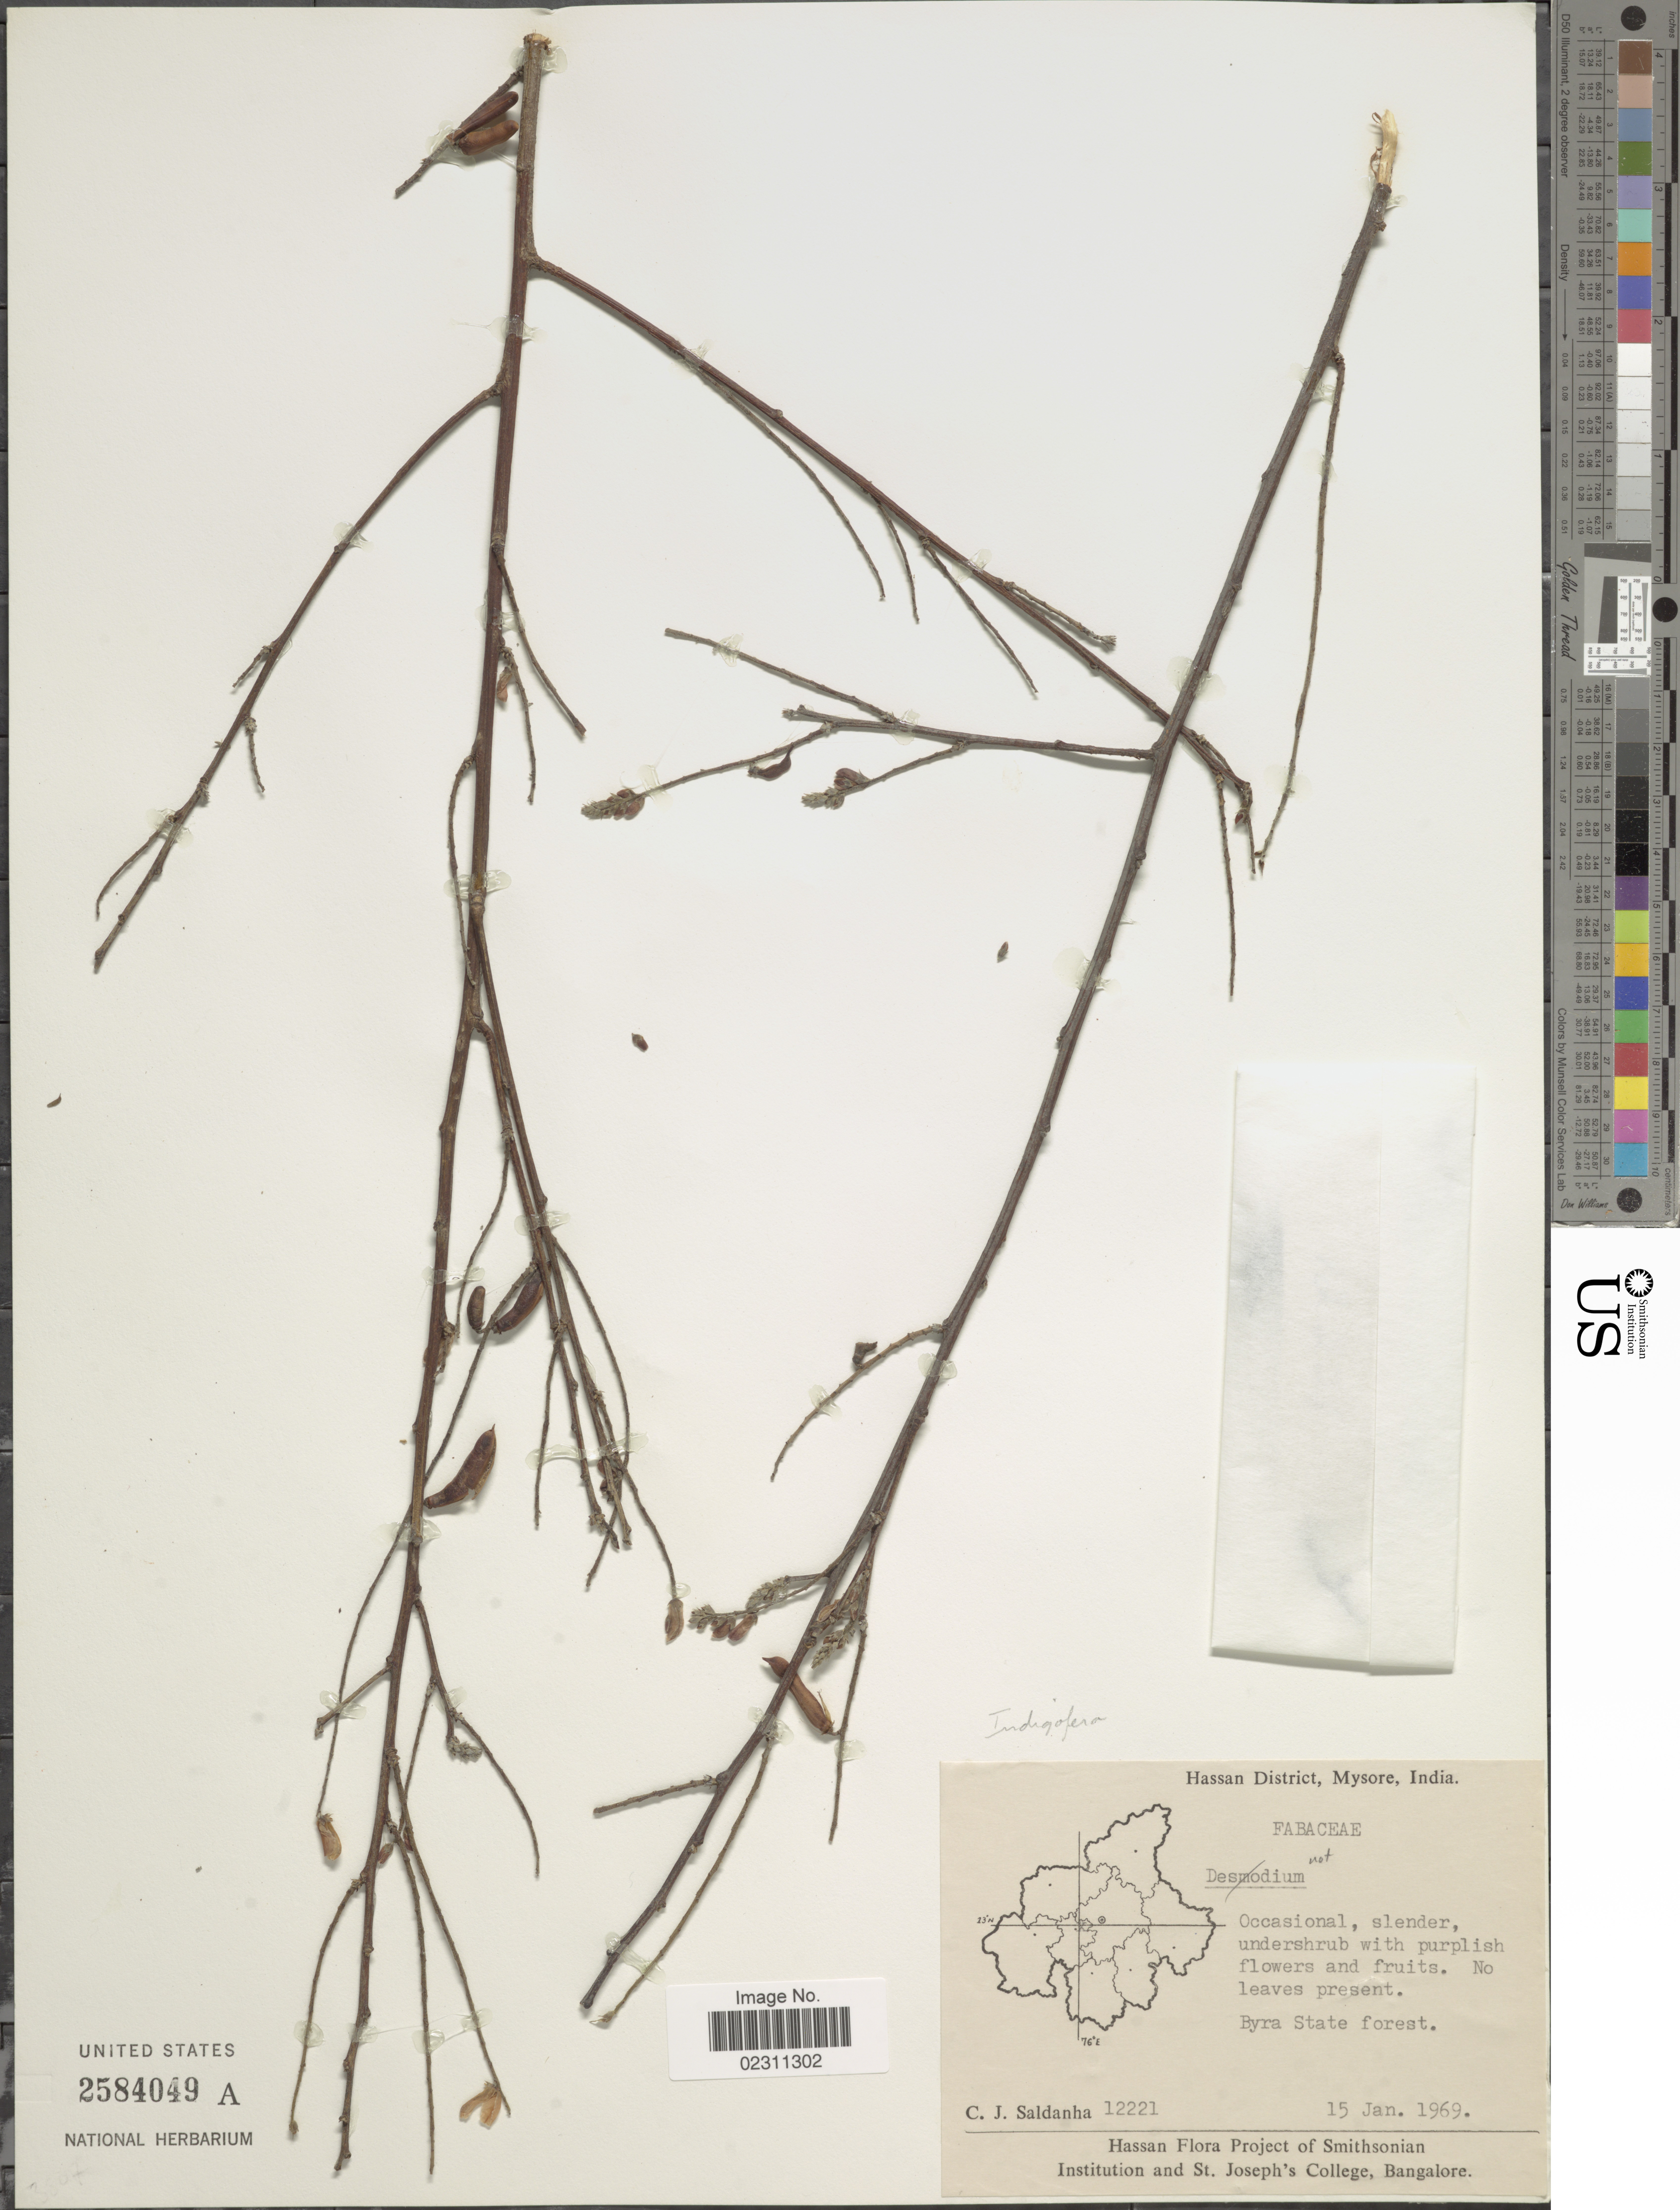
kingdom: Plantae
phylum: Tracheophyta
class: Magnoliopsida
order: Fabales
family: Fabaceae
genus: Indigofera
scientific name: Indigofera sp.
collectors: C. J. Saldanha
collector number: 12221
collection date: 1969-01-15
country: India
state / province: Karnataka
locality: Hassan District, Mysore. Byra State forest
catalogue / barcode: US 2584049A